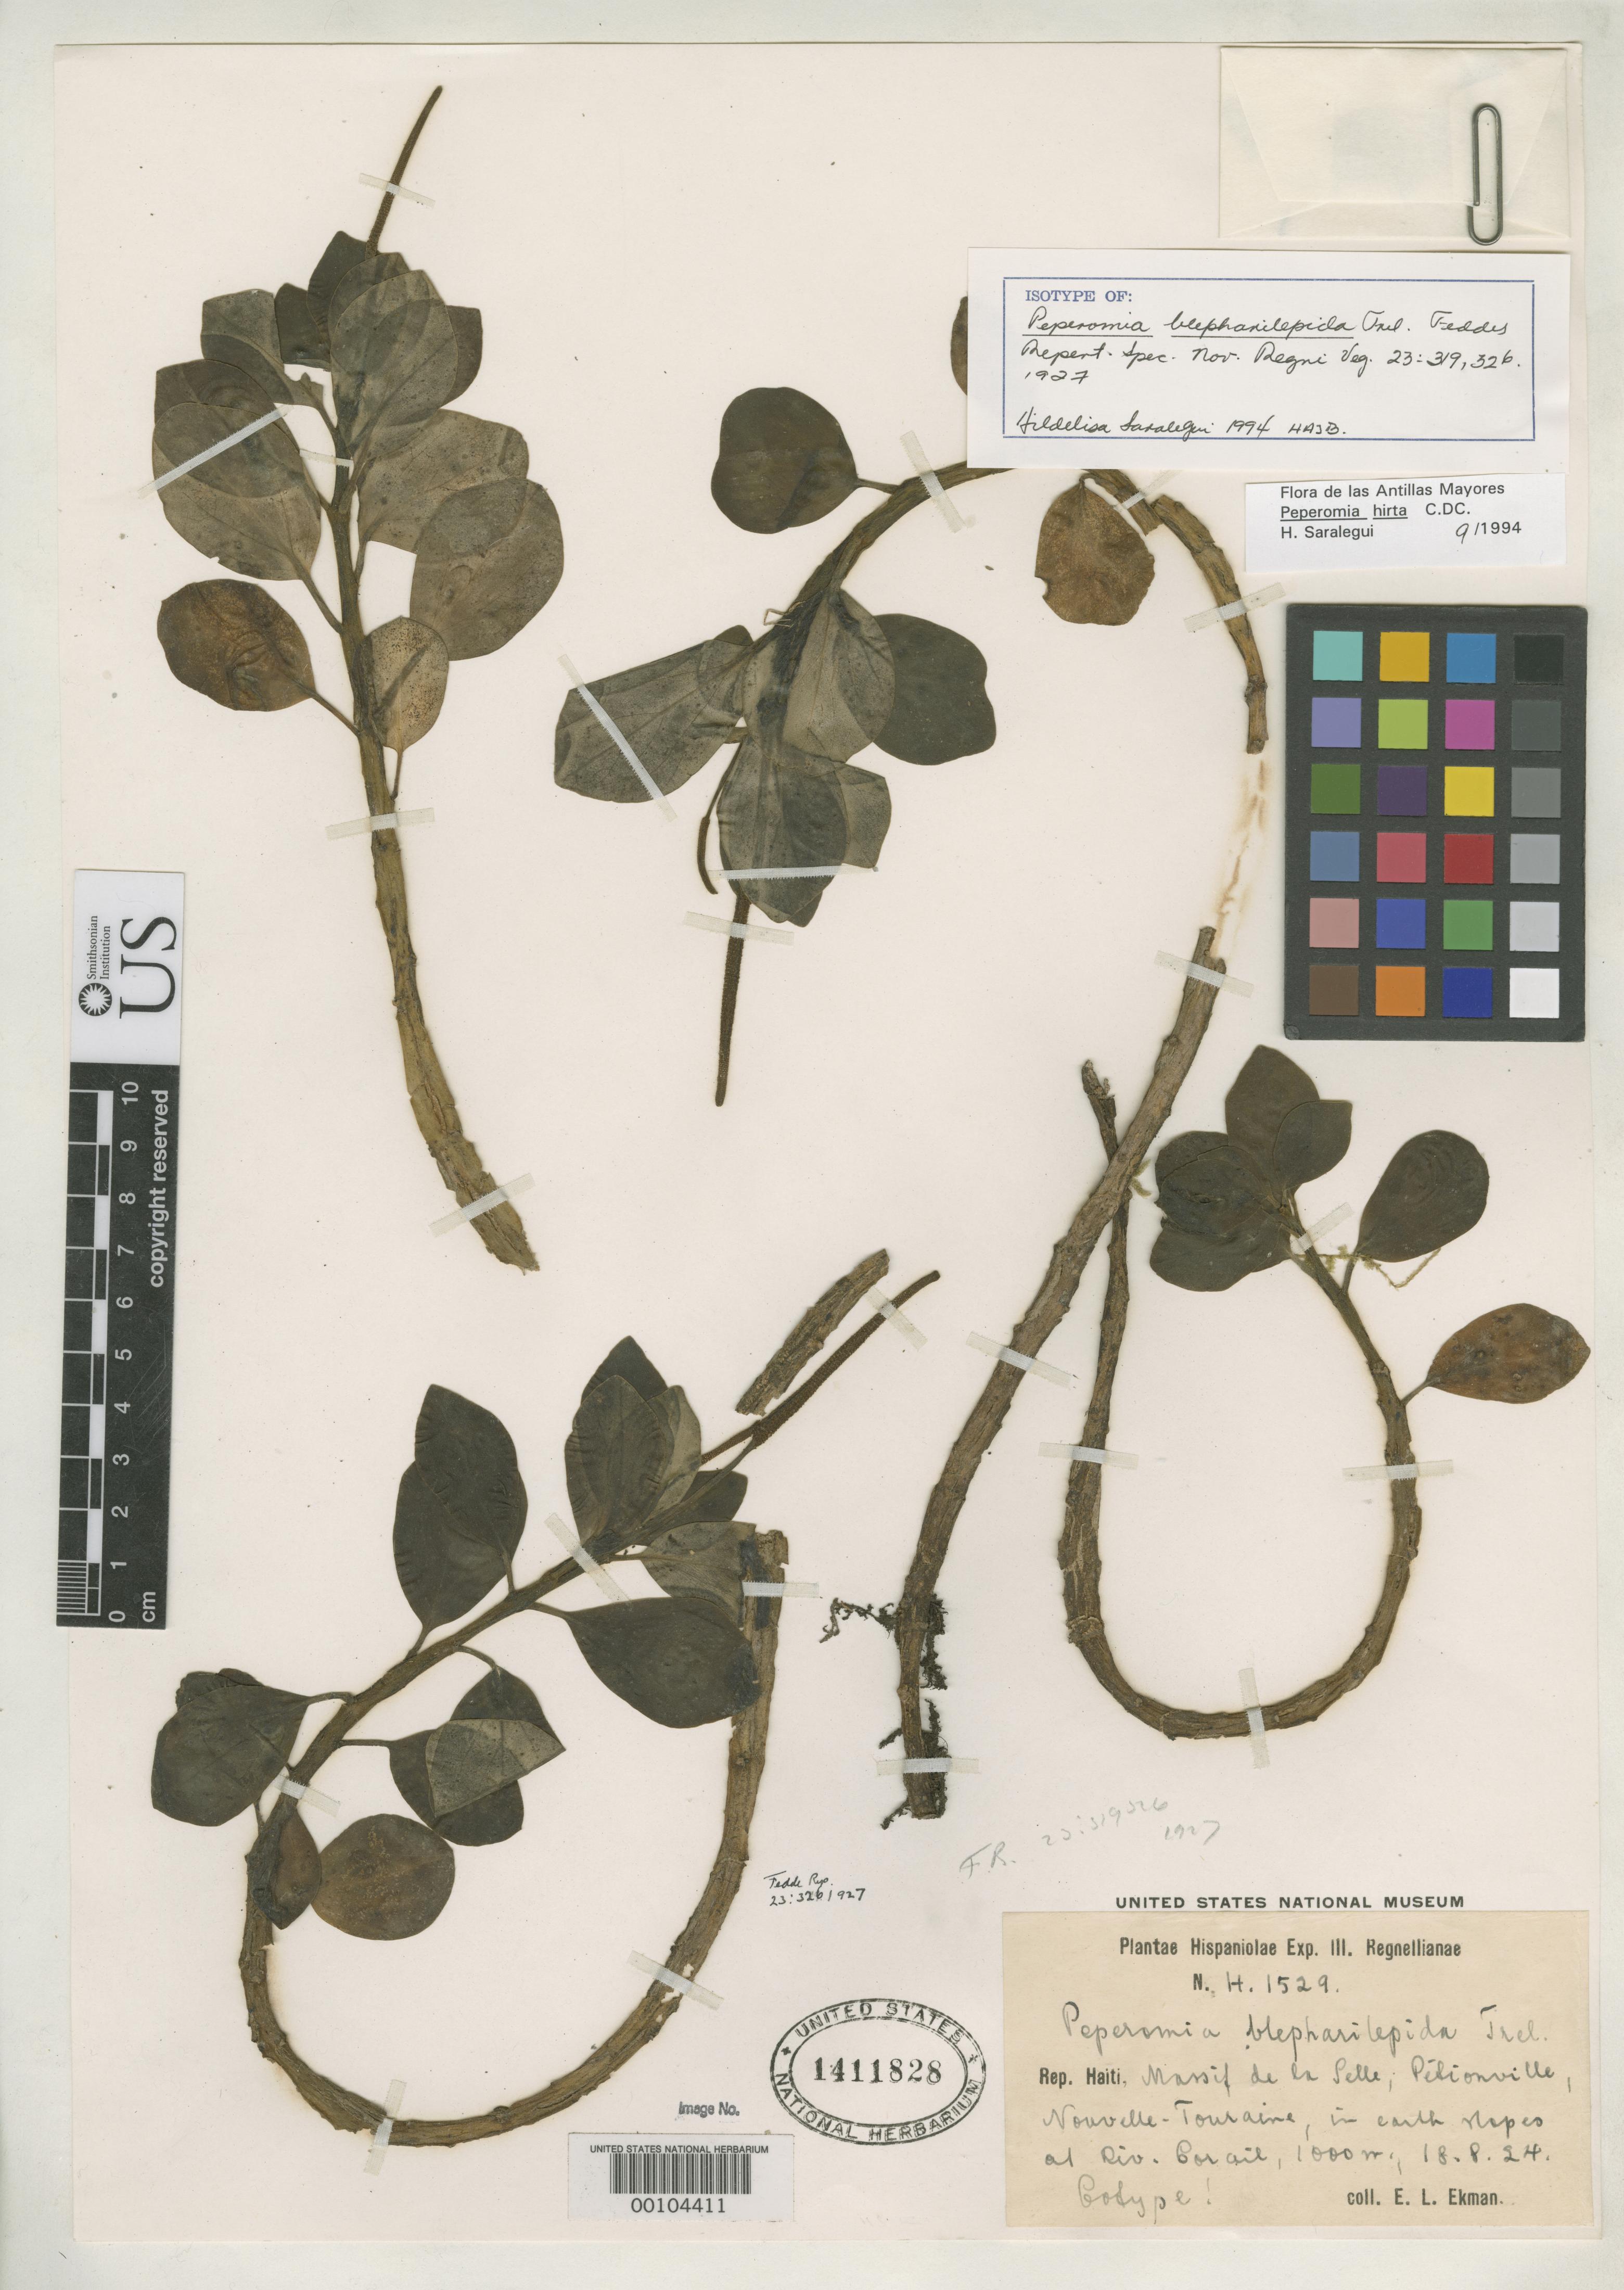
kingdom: Plantae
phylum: Tracheophyta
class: Magnoliopsida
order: Piperales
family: Piperaceae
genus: Peperomia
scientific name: Peperomia blepharilepida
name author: Trel.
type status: Isotype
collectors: E. L. Ekman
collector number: H 1529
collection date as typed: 18 Aug 1924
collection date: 1924-08-18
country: Haiti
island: Hispaniola Island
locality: Massif de La Selle, Petionville, Novelle Touraine.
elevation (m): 1000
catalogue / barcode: US 1411828